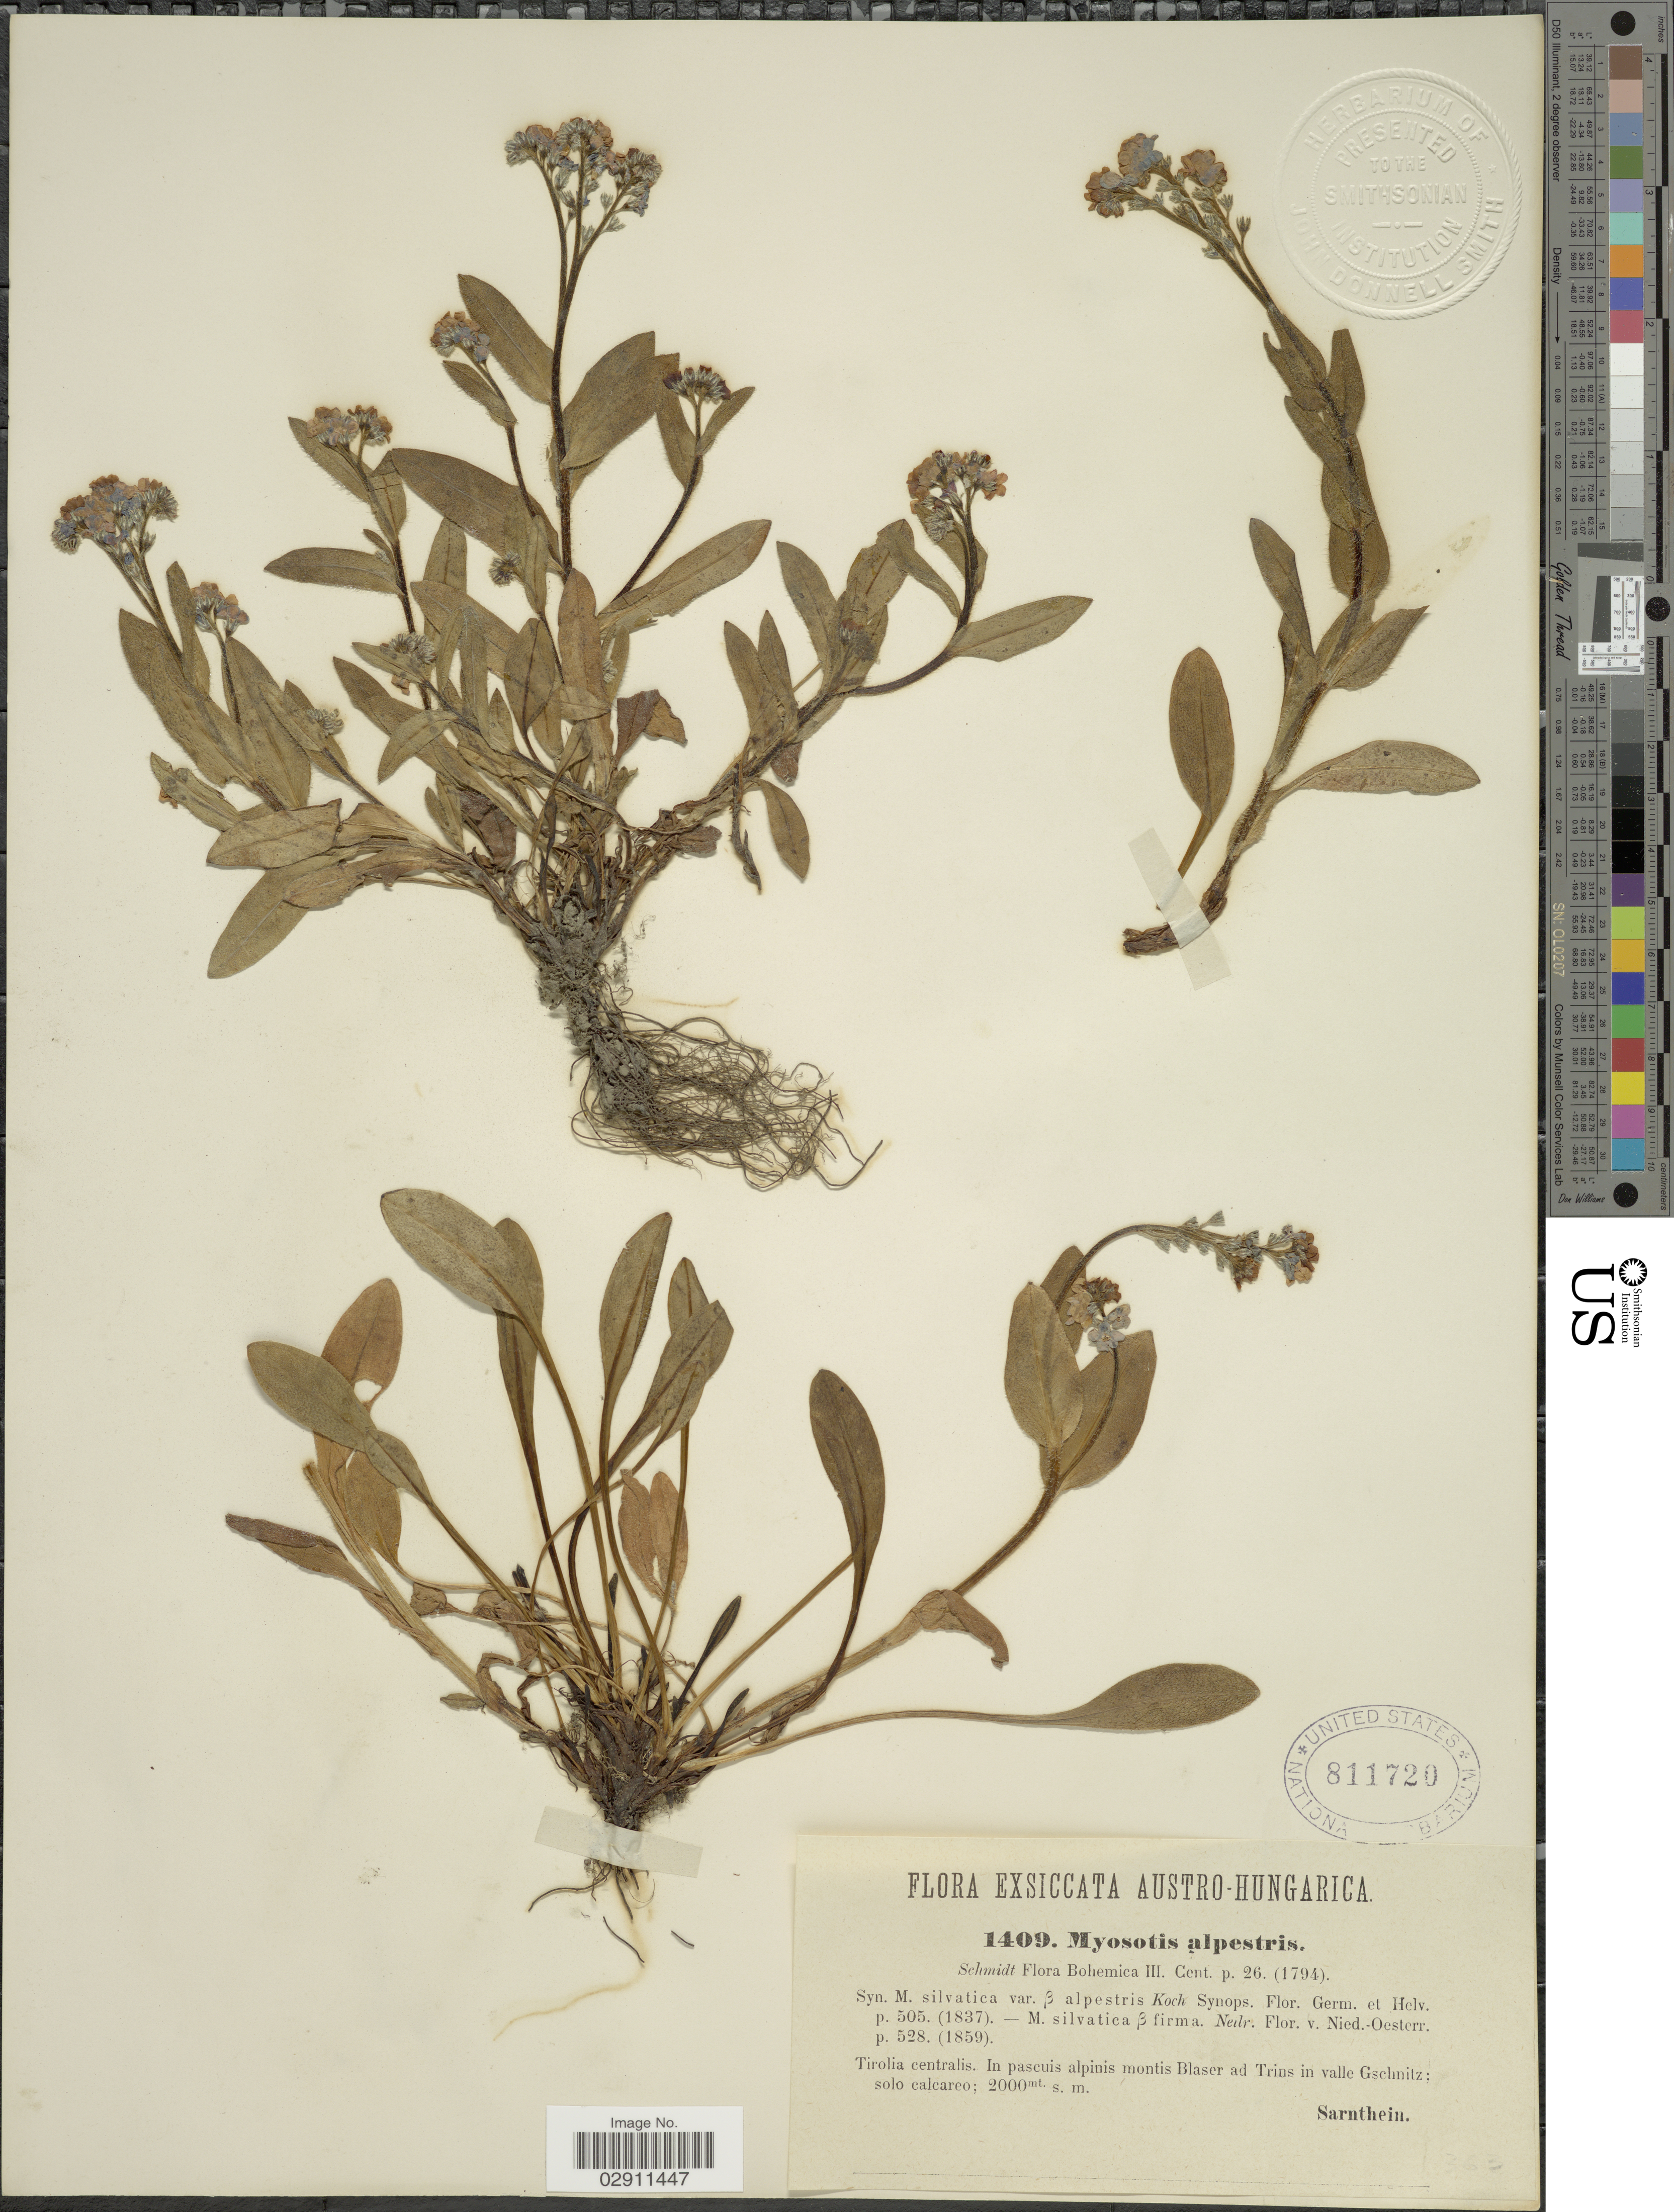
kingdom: Plantae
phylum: Tracheophyta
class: Magnoliopsida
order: Boraginales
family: Boraginaceae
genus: Myosotis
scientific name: Myosotis alpestris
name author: F.W. Schmidt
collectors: -. Sarnthein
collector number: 1409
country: Austria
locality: Austro-Hungarica, Tirolia centralis. In pascuis alpinis montis Blaser ad Trins in valle Gschnitz; solo calcareo.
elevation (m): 2000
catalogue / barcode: US 811720